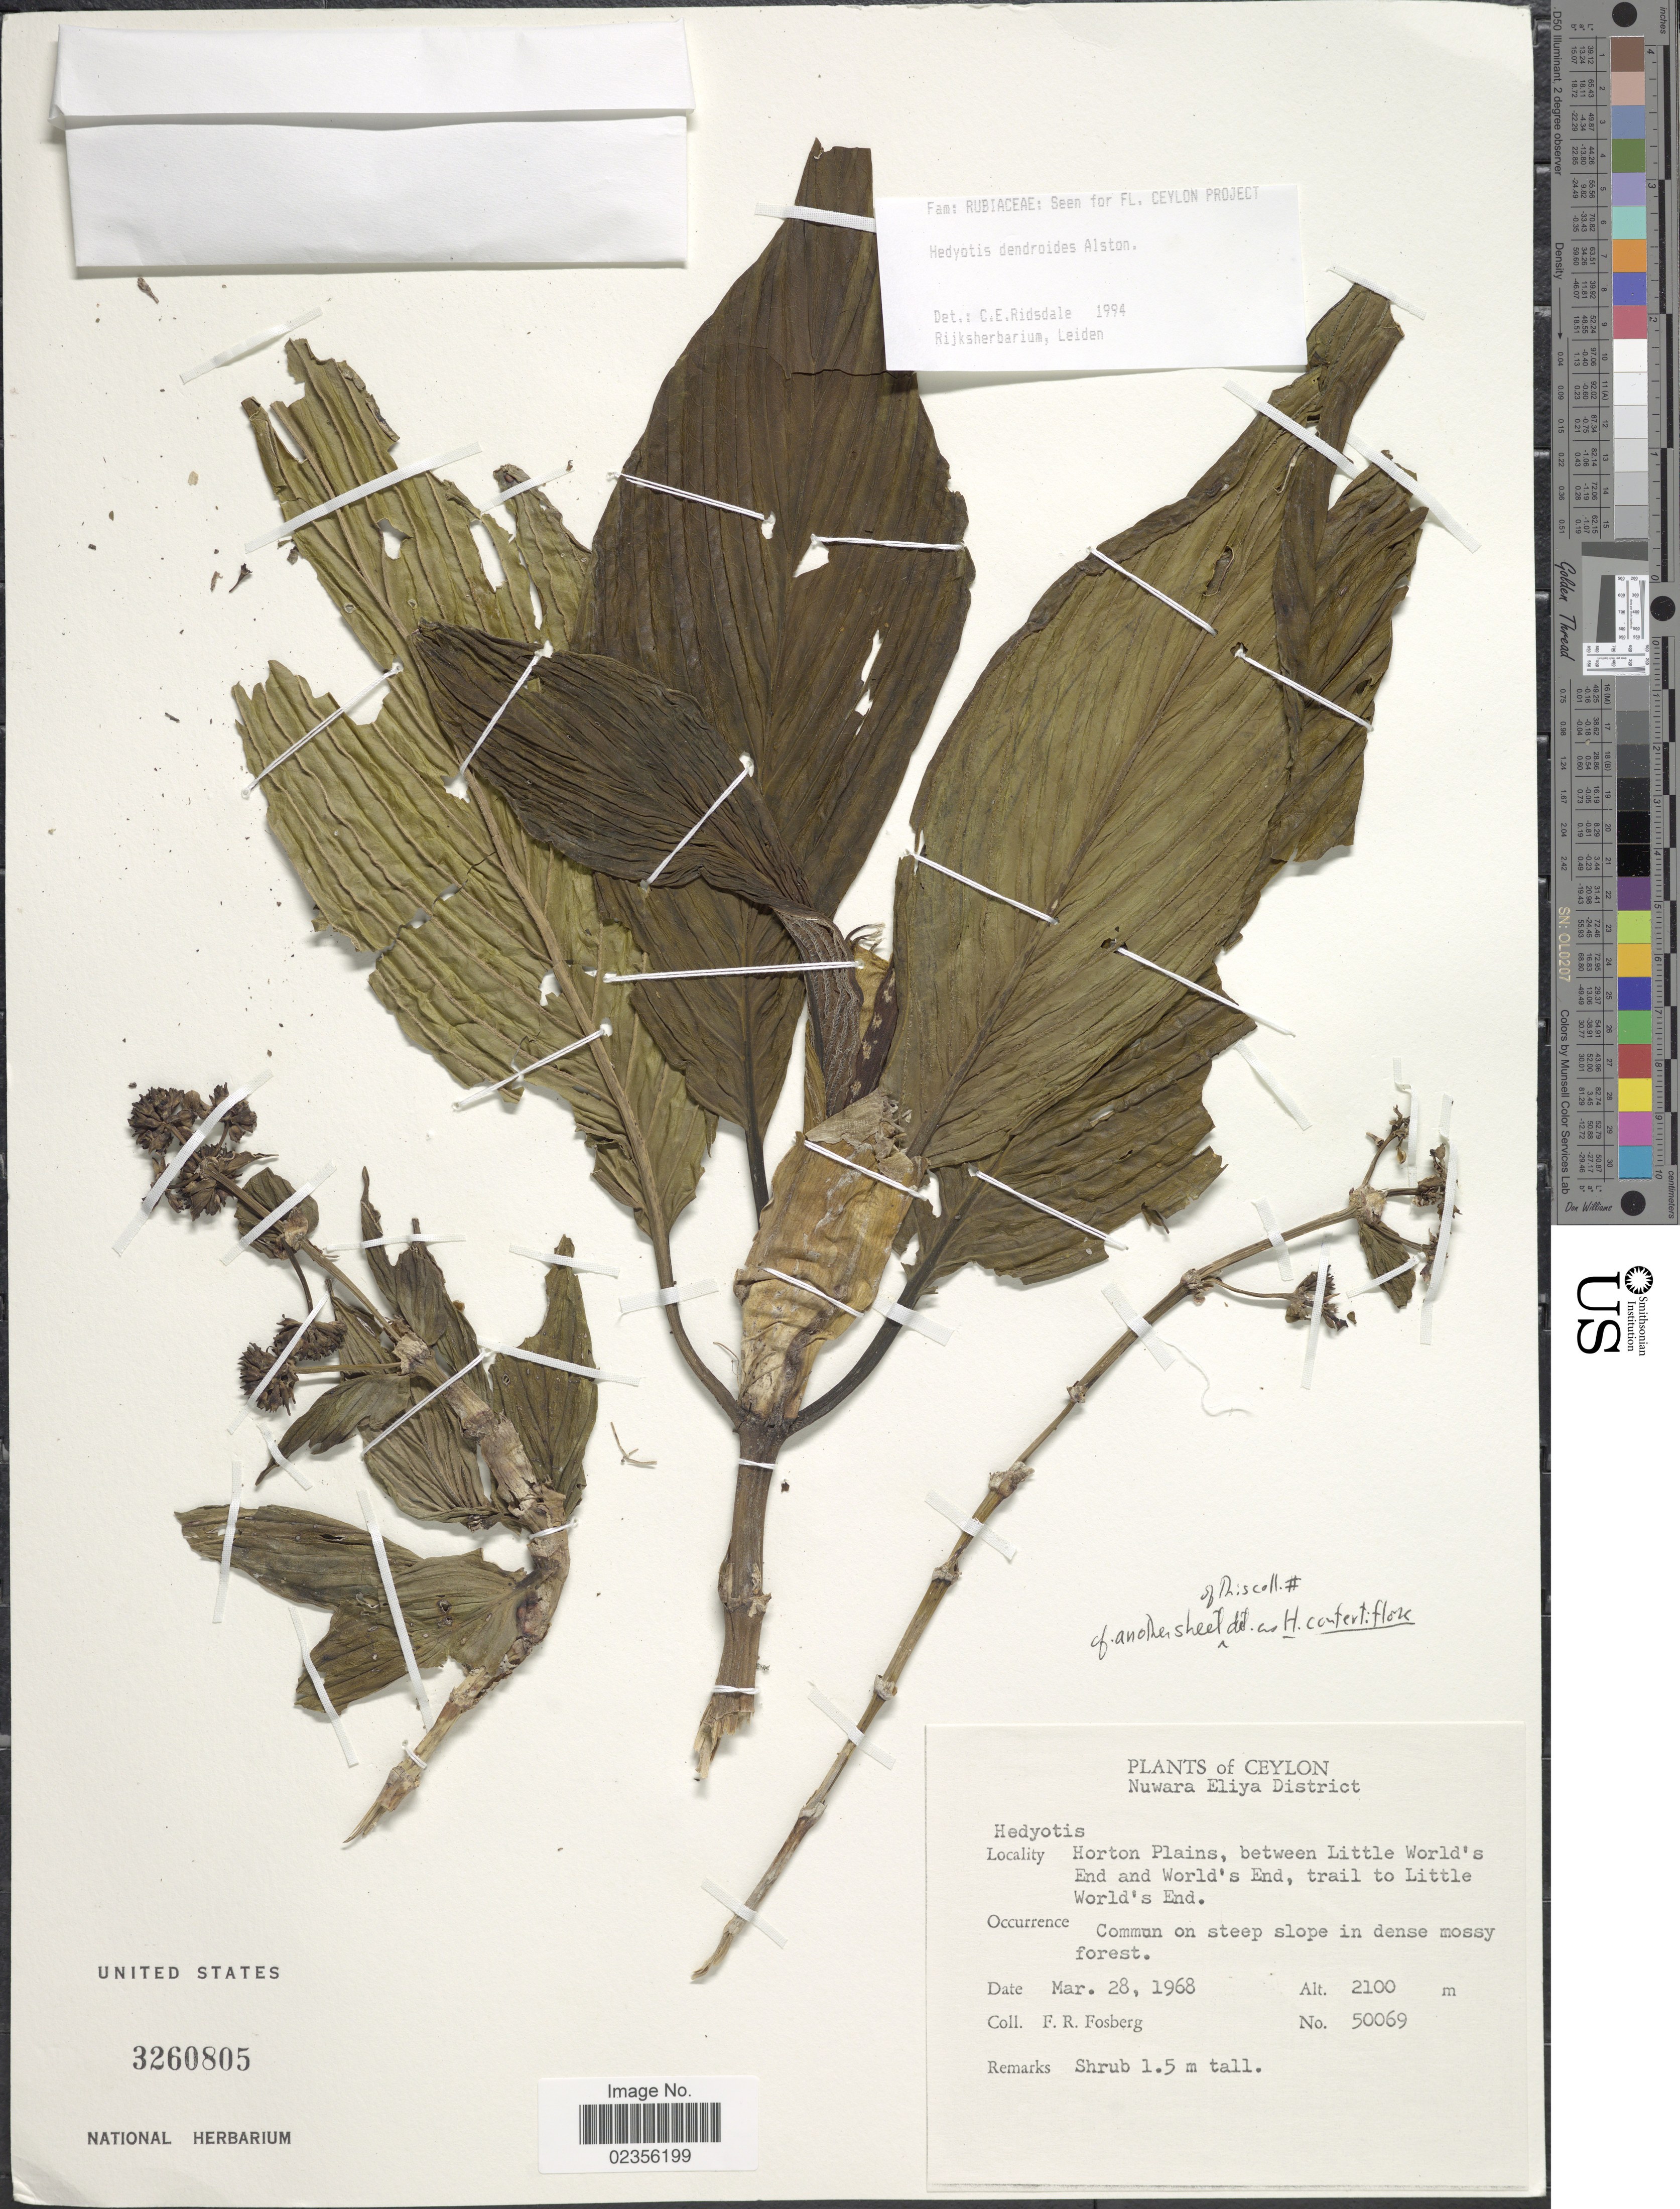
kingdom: Plantae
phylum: Tracheophyta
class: Magnoliopsida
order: Gentianales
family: Rubiaceae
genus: Hedyotis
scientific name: Hedyotis dendroides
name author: Alston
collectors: F. R. Fosberg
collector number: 50069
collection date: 1968-03-28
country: Sri Lanka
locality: Ceylon. Nuwara Eliya District. Horton Plains, between Little World's End and World's End, rail to Little World's End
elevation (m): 2100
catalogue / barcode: US 3260805